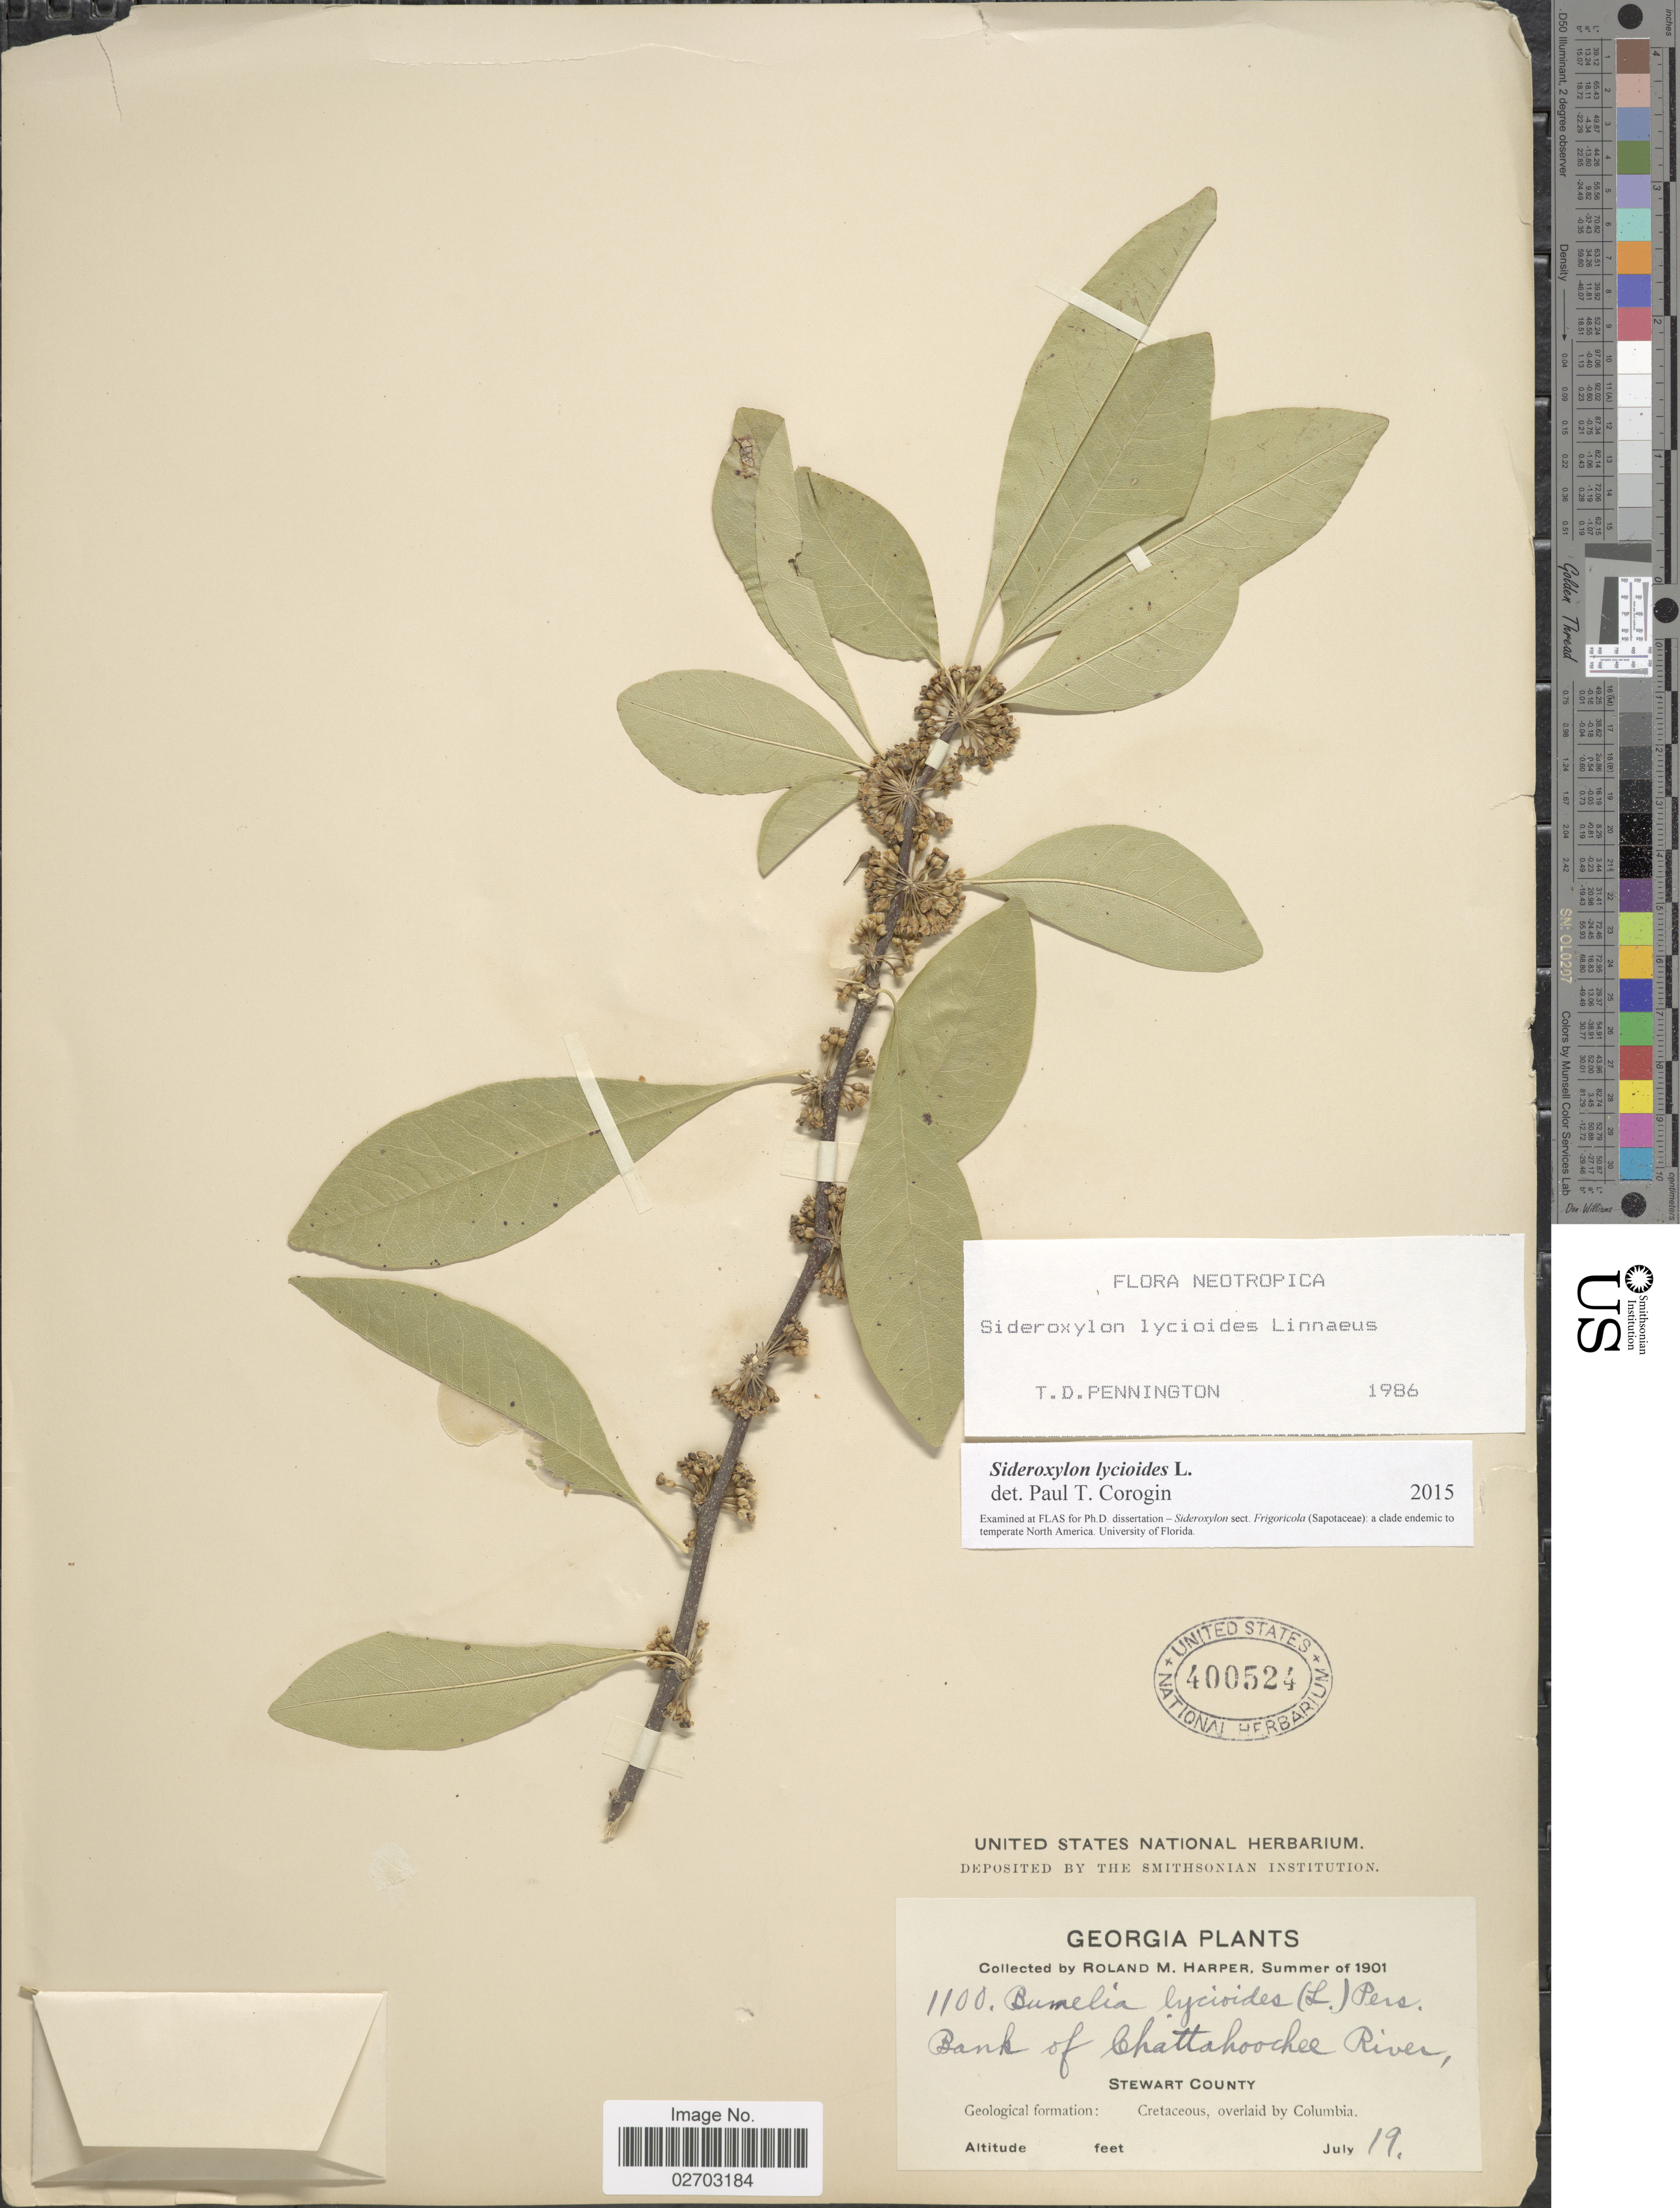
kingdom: Plantae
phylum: Tracheophyta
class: Magnoliopsida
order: Ericales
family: Sapotaceae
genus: Sideroxylon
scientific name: Sideroxylon lycioides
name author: L.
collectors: R. M. Harper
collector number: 1100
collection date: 1901-07-19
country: United States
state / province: Georgia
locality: Bank of Chatthoochee River, Stewart Countym Cretaceous, overlaid by Columbia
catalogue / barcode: US 400524